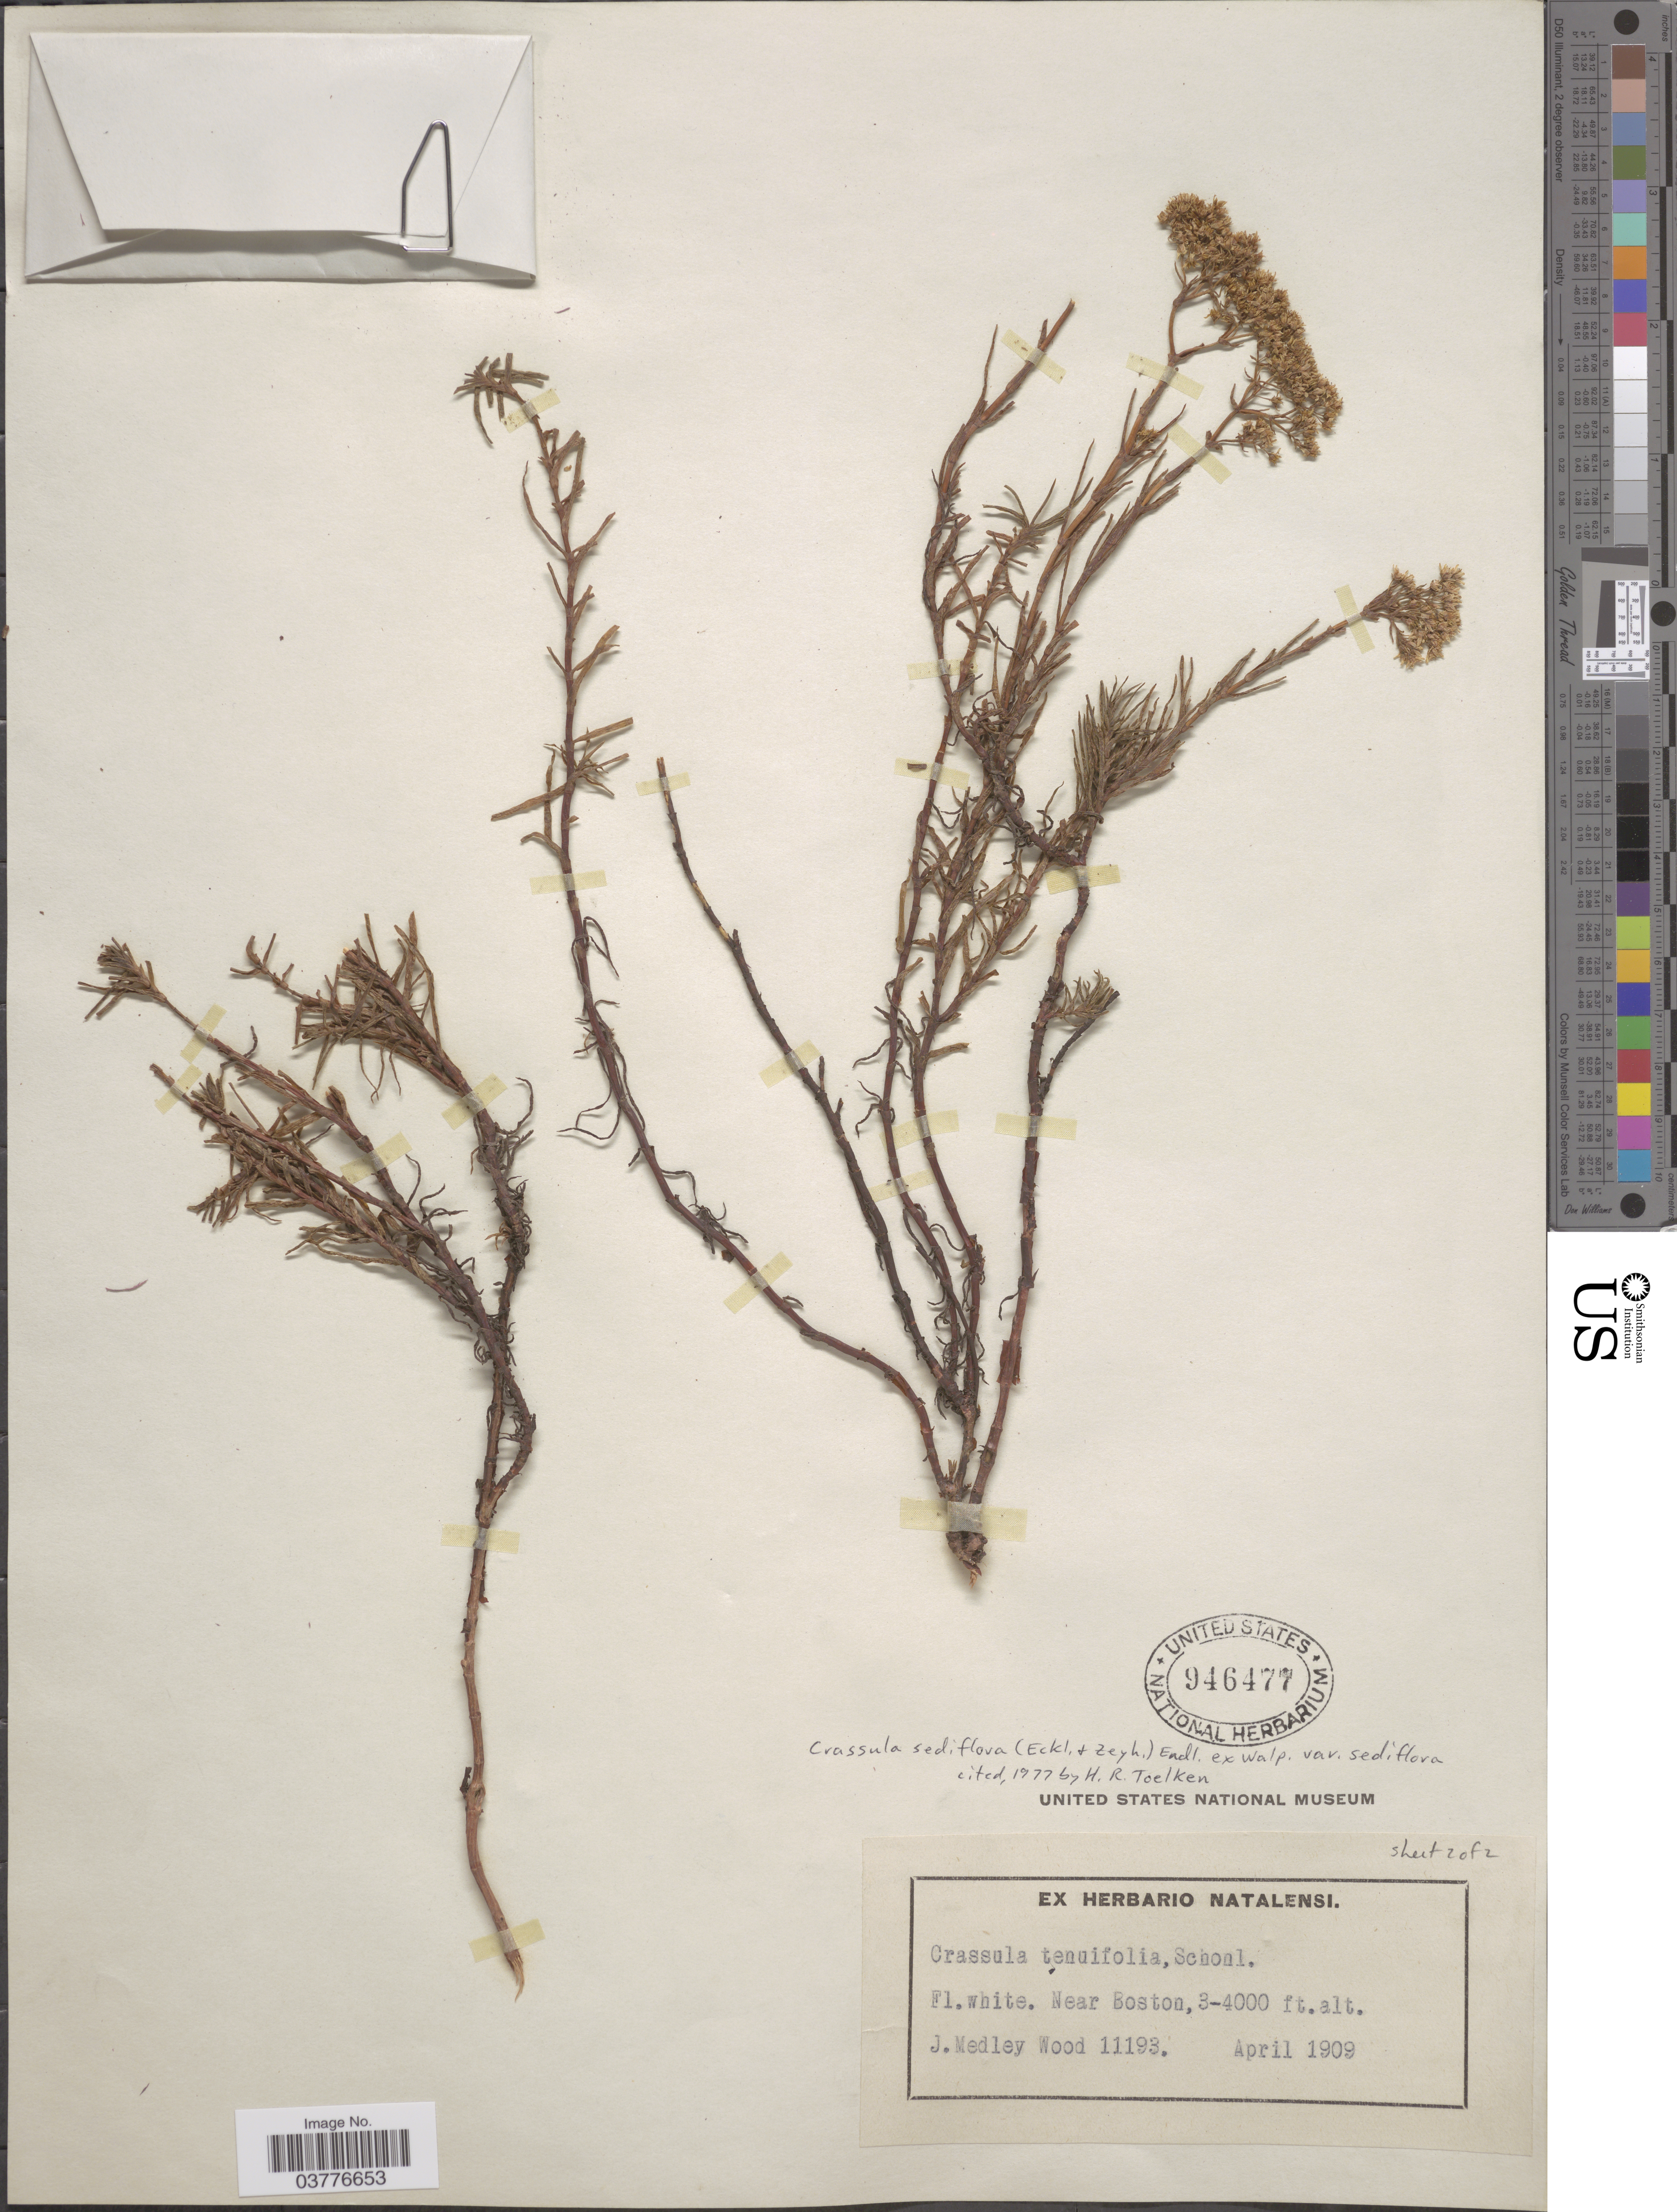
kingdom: Plantae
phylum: Tracheophyta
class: Magnoliopsida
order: Saxifragales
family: Crassulaceae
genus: Crassula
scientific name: Crassula sediflora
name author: (Eckl. & Zeyh.) Endl.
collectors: J. Medley Wood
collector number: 11193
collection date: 1909-04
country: South Africa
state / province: KwaZulu-Natal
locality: Near Boston.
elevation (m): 914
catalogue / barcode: US 946477